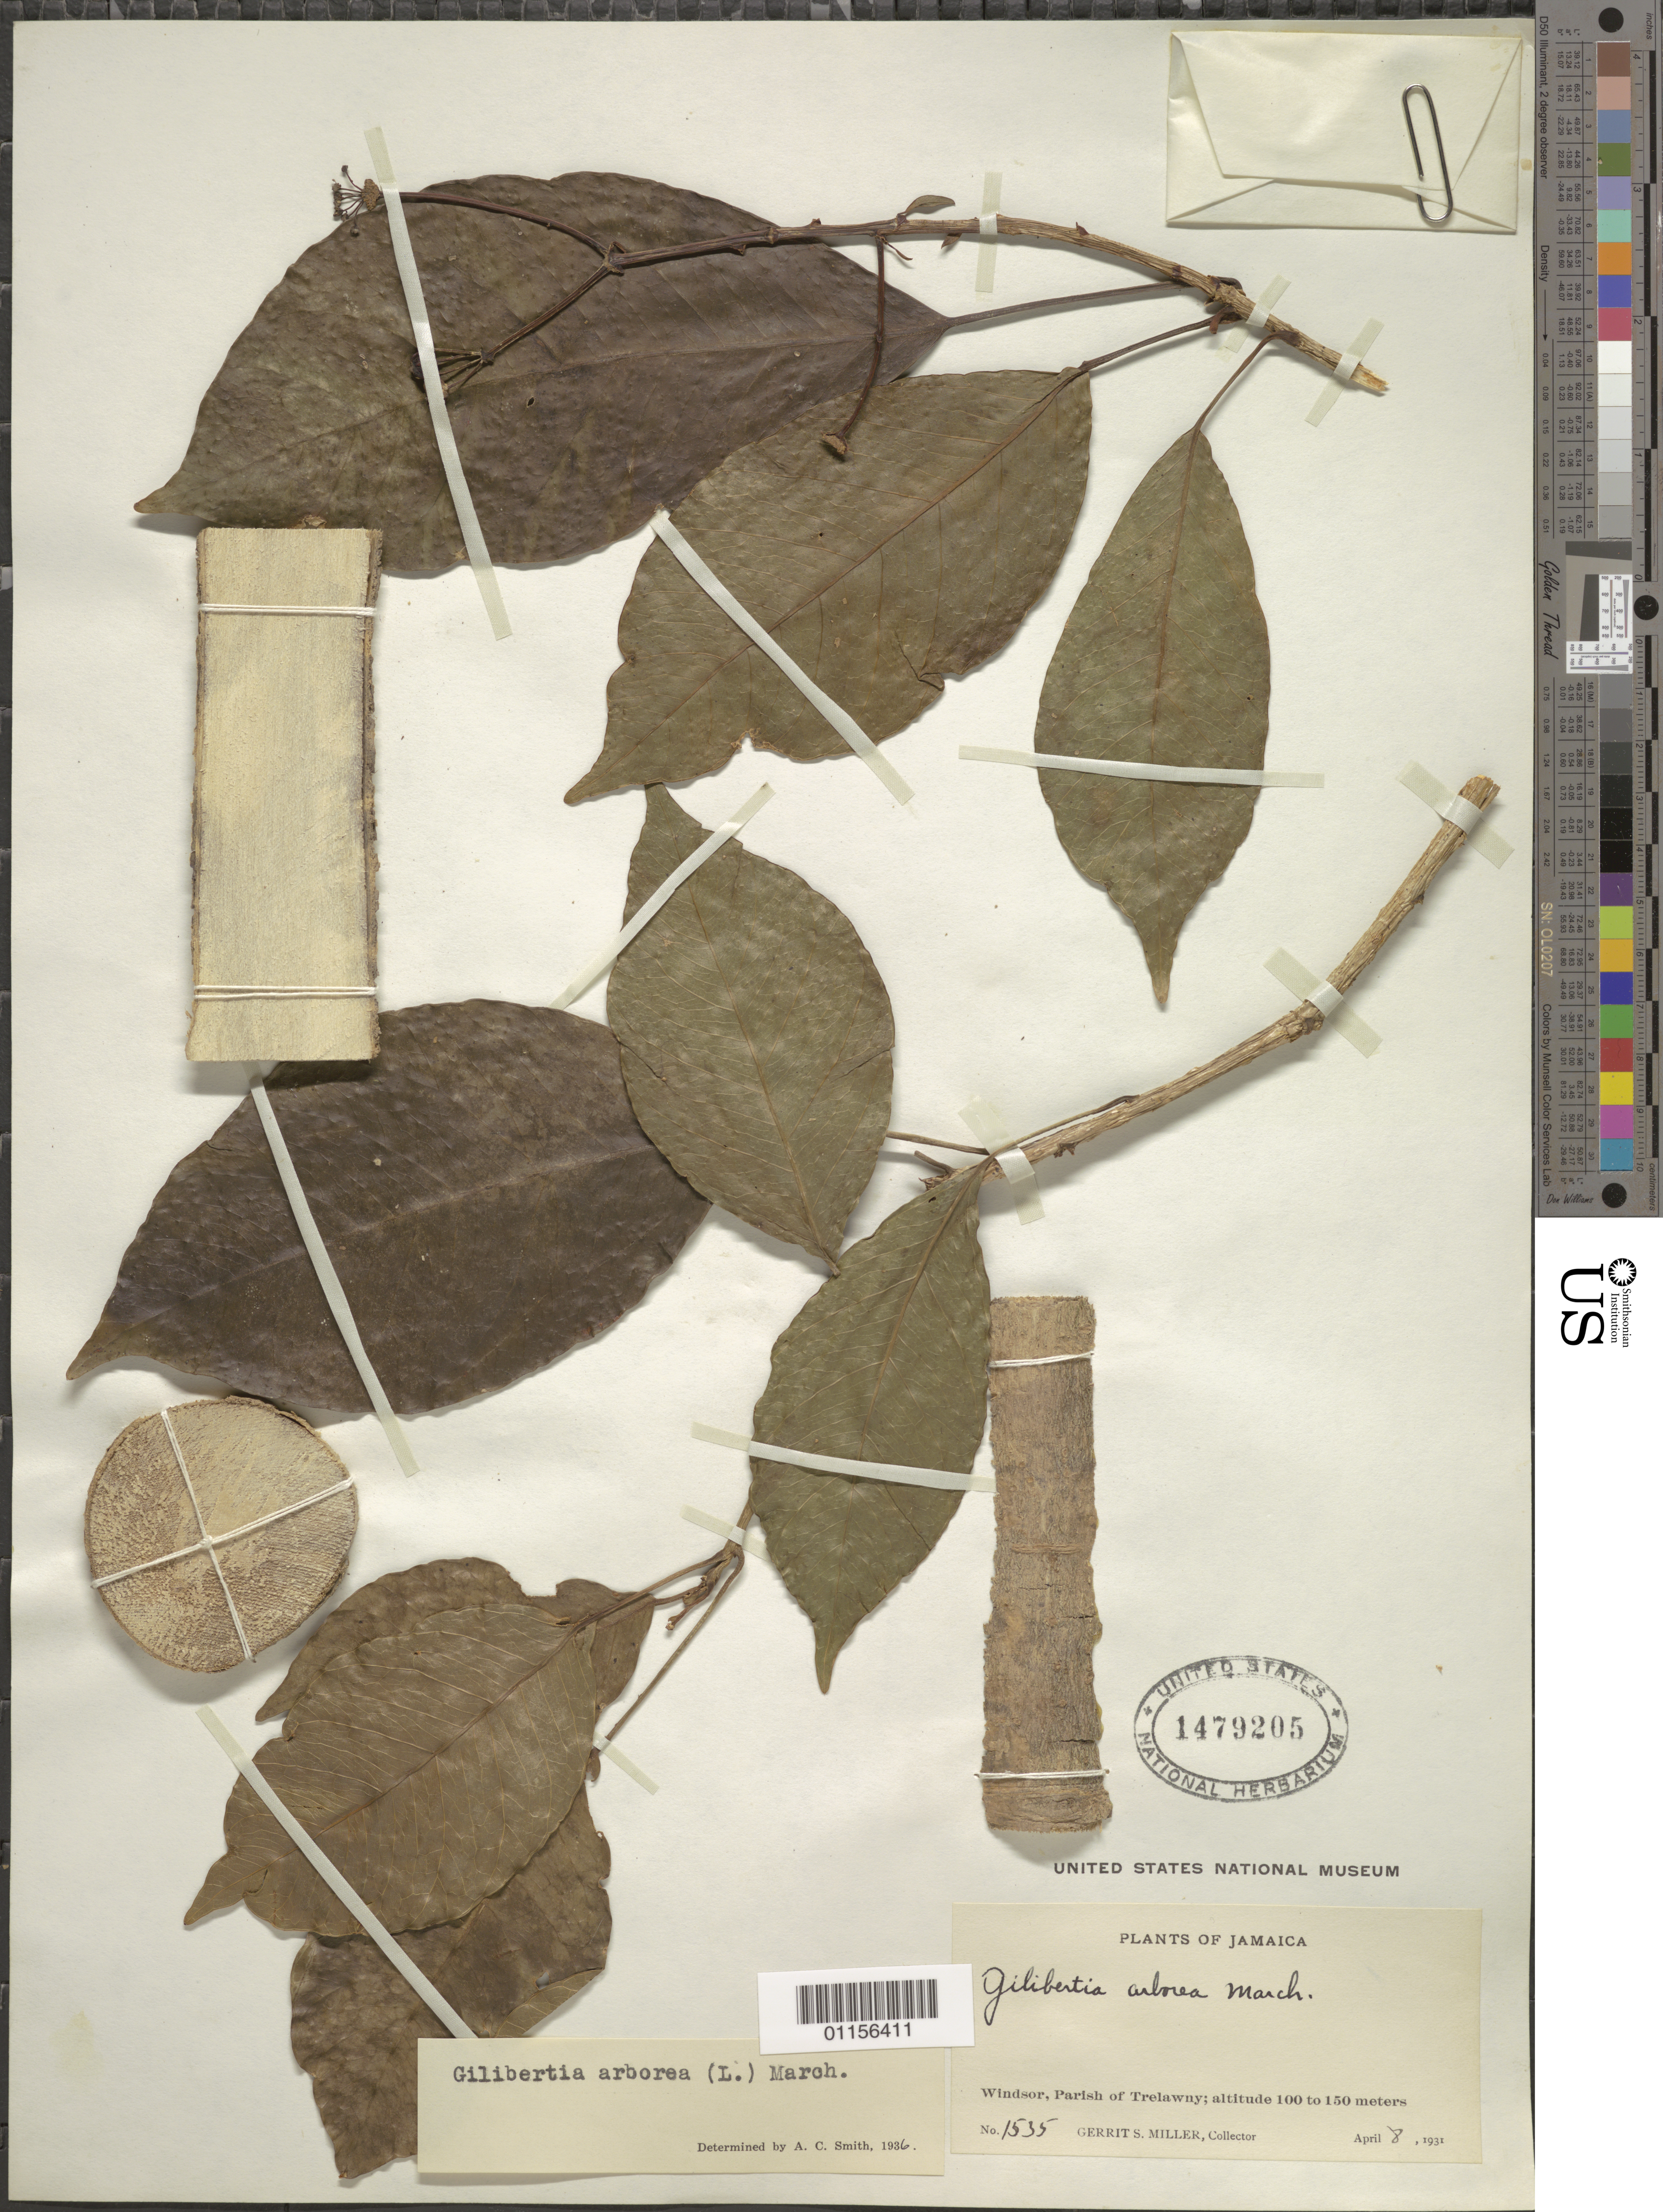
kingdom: Plantae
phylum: Tracheophyta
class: Magnoliopsida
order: Apiales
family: Araliaceae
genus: Dendropanax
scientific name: Dendropanax arboreus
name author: (L.) Decne. & Planch.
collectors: G. S. Miller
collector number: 1535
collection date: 1931-04-08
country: Jamaica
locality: Windsor, Parish of Trelawny.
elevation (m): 100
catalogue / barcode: US 1479205